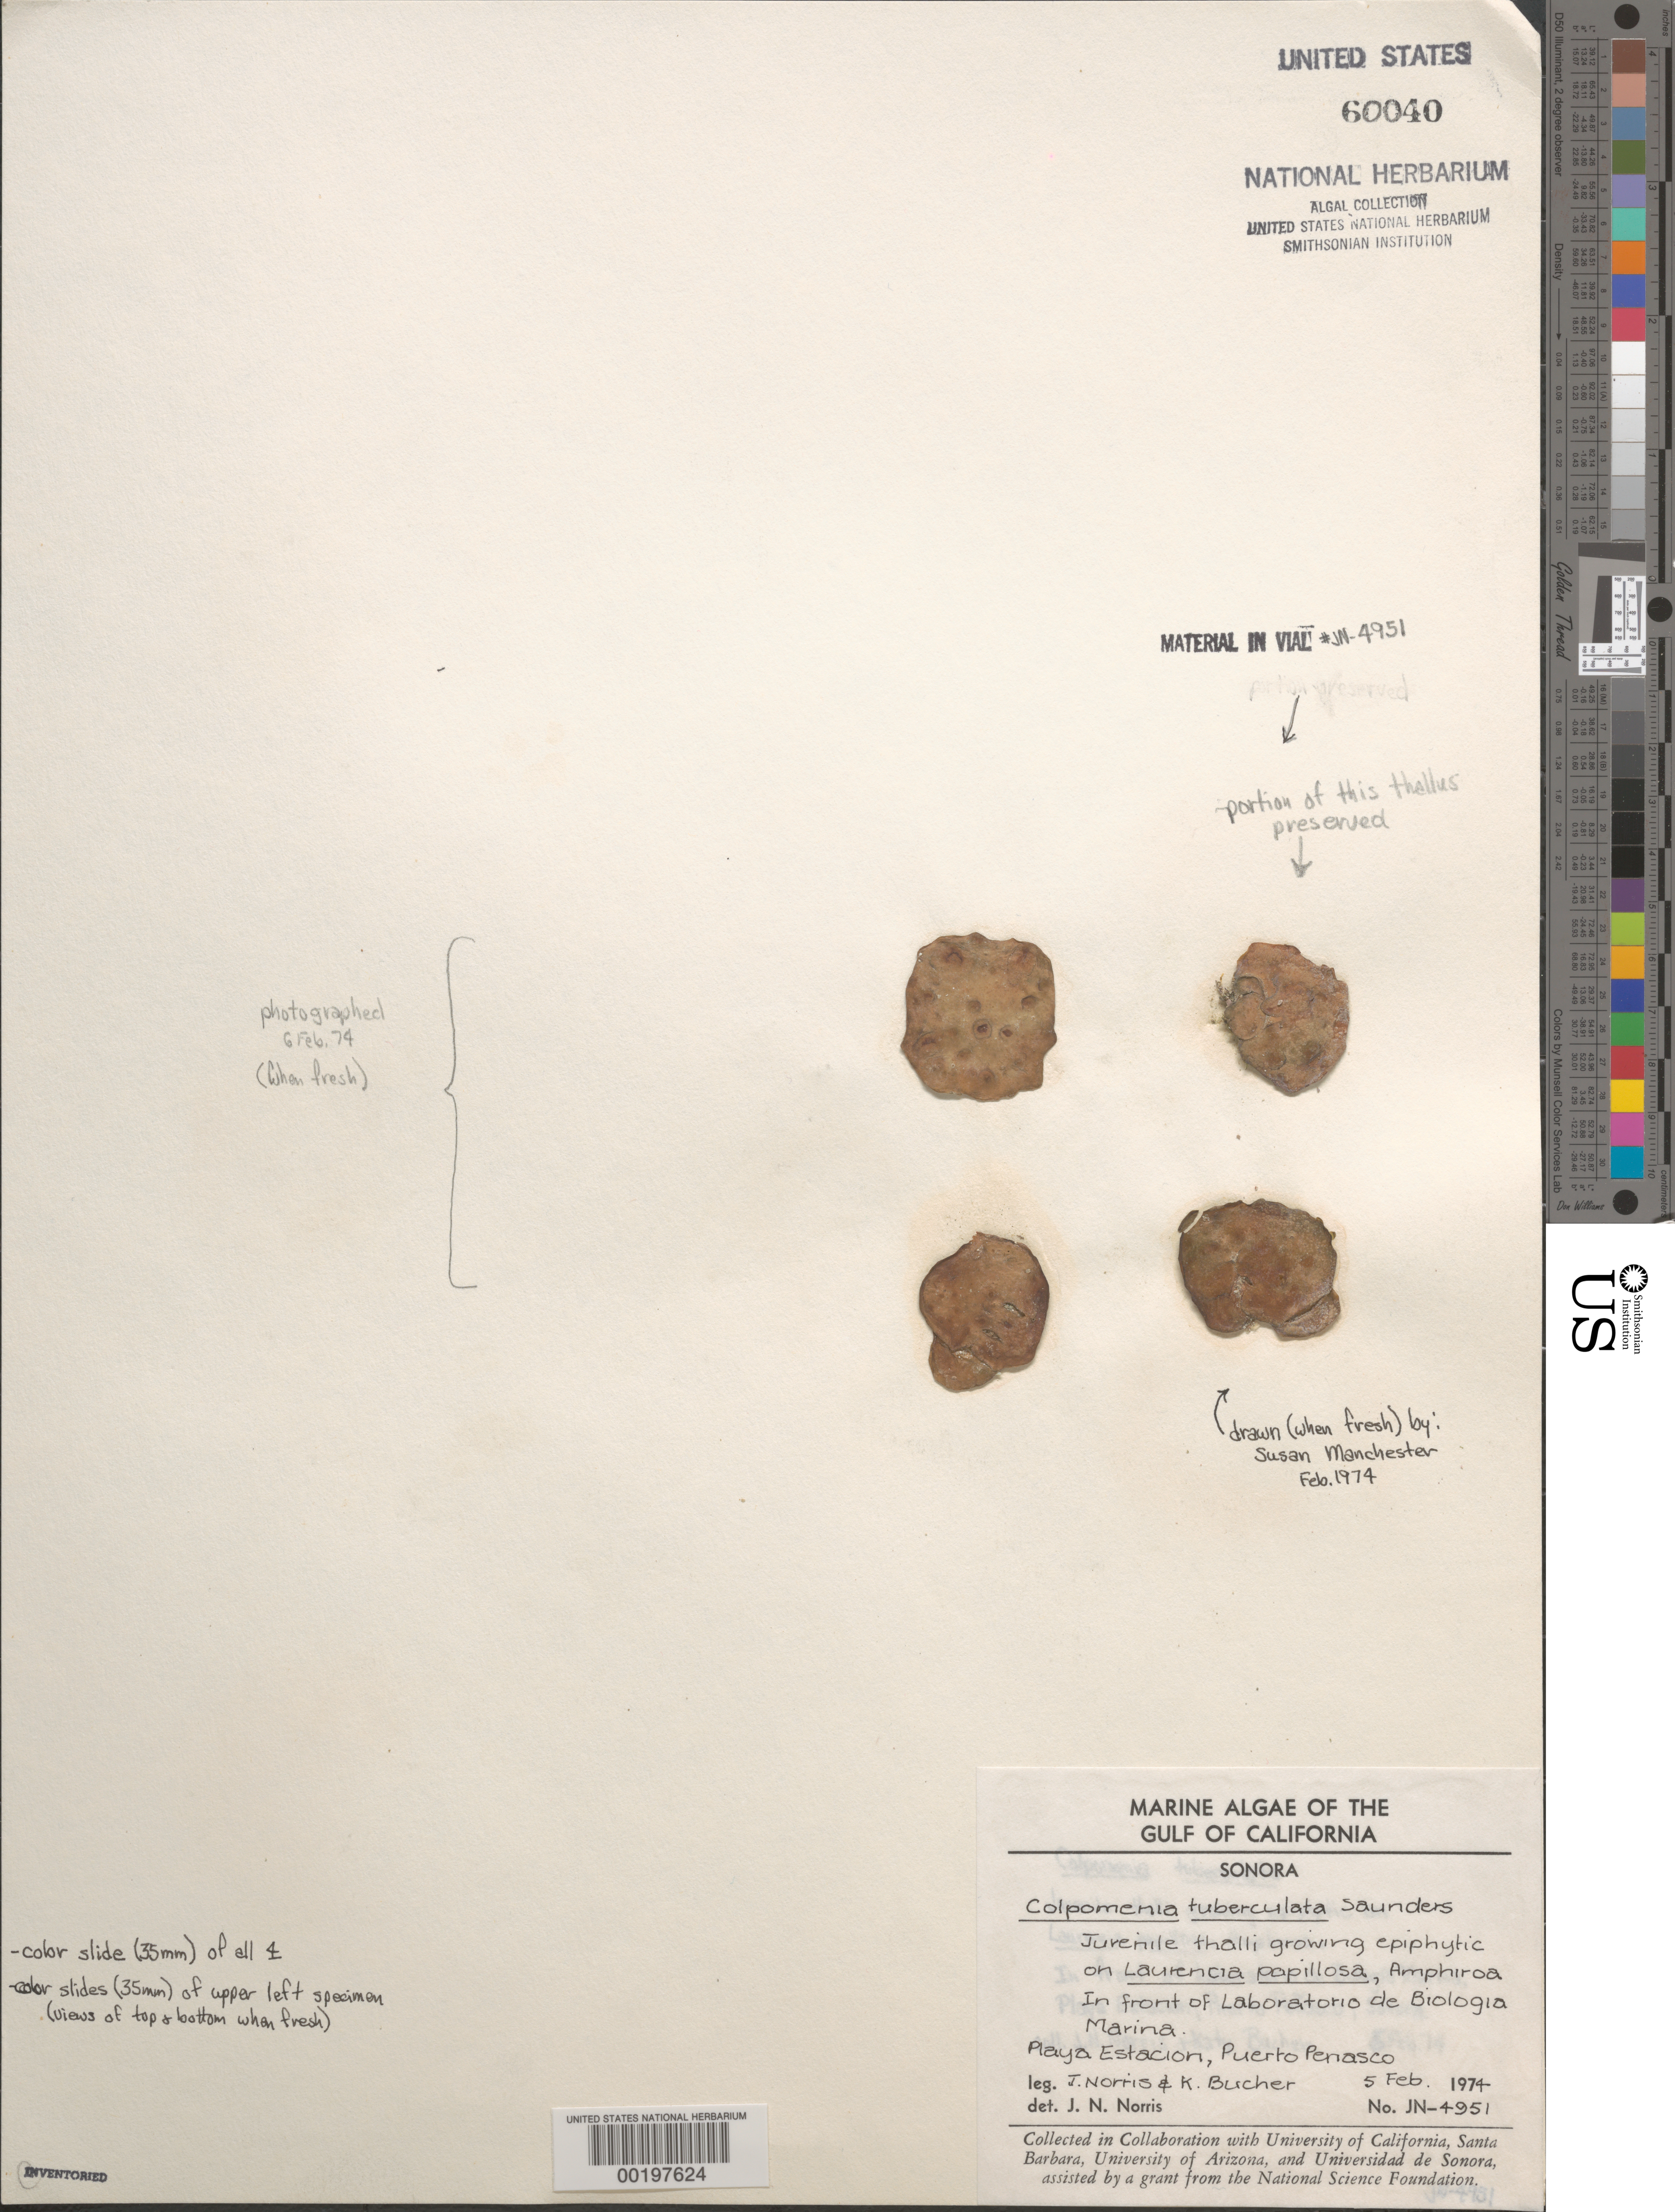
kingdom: Chromista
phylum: Ochrophyta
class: Phaeophyceae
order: Scytosiphonales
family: Scytosiphonaceae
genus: Colpomenia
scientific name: Colpomenia tuberculata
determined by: Norris, James N.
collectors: J. N. Norris & K. E. Bucher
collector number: JN-4951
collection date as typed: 05 Feb 1974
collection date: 1974-02-05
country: Mexico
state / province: Sonora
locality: Puerto Penasco, Playa Estacion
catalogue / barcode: US 60040